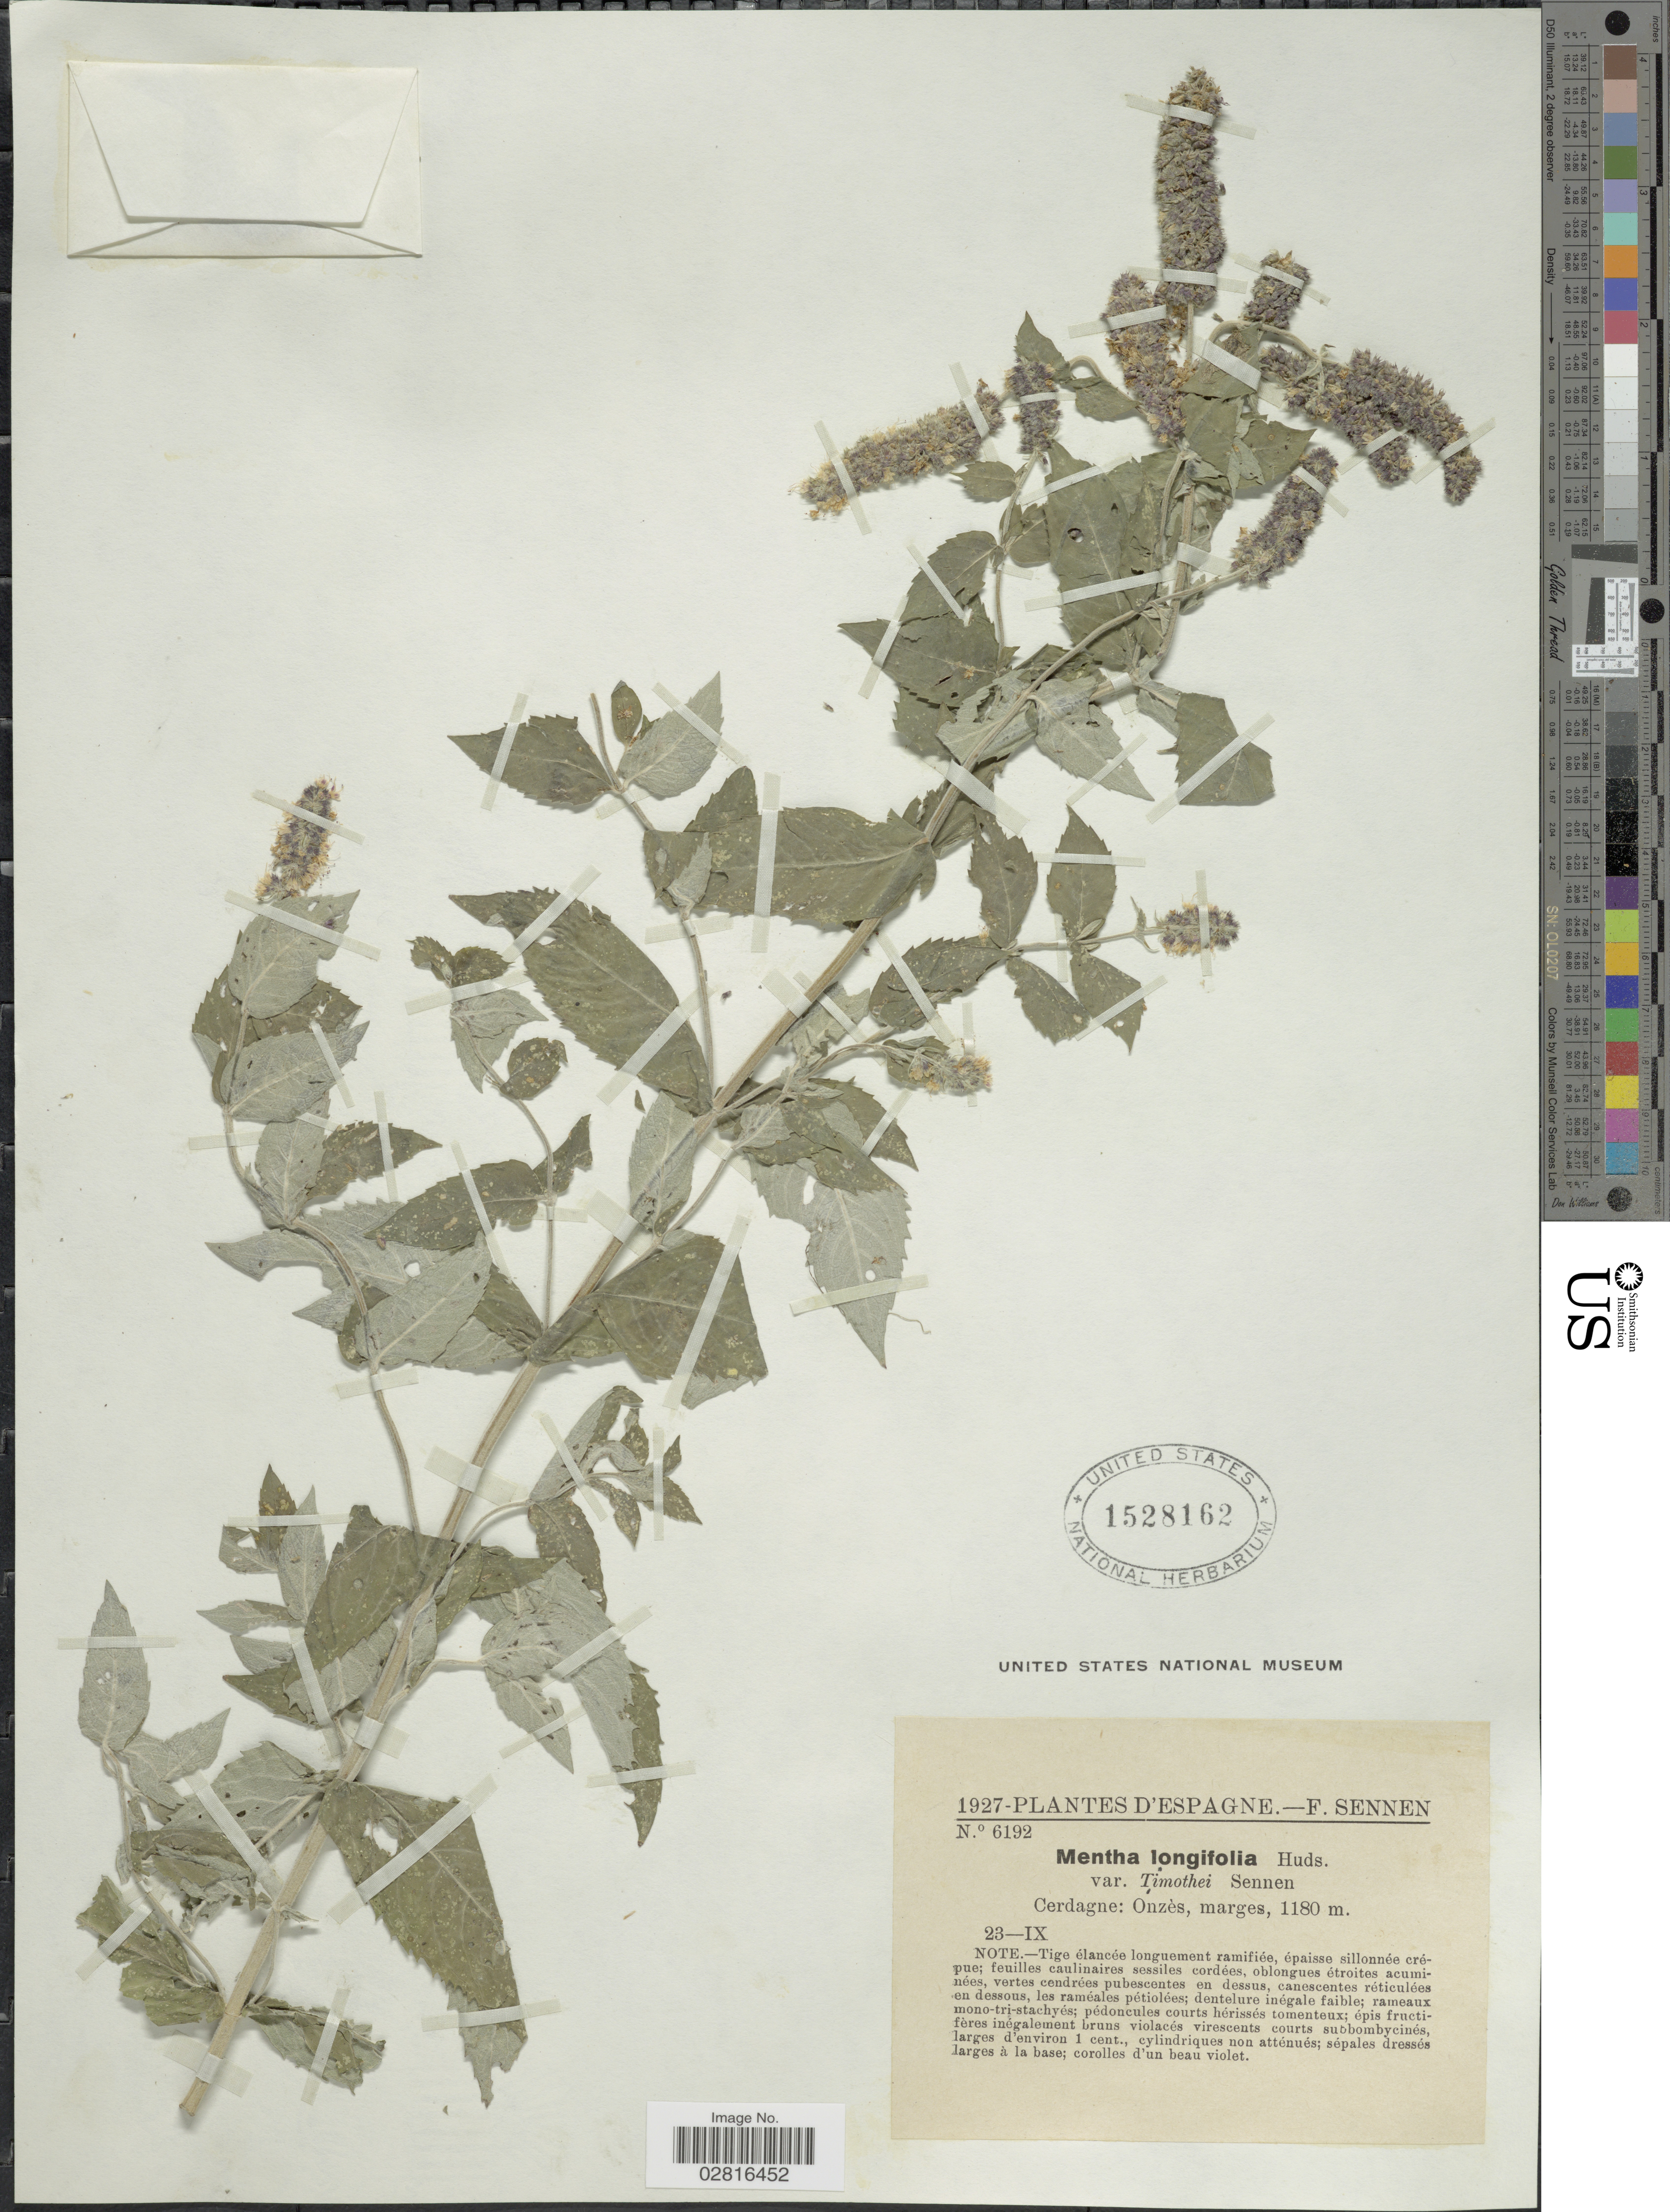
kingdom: Plantae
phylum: Tracheophyta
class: Magnoliopsida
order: Lamiales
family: Lamiaceae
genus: Mentha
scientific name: Mentha longifolia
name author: (L.) L.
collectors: E. Sennen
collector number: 6192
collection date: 1927-09-23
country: Spain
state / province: Islas Baleares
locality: Cerdagne: Onzès, marges.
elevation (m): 1180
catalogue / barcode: US 1528162